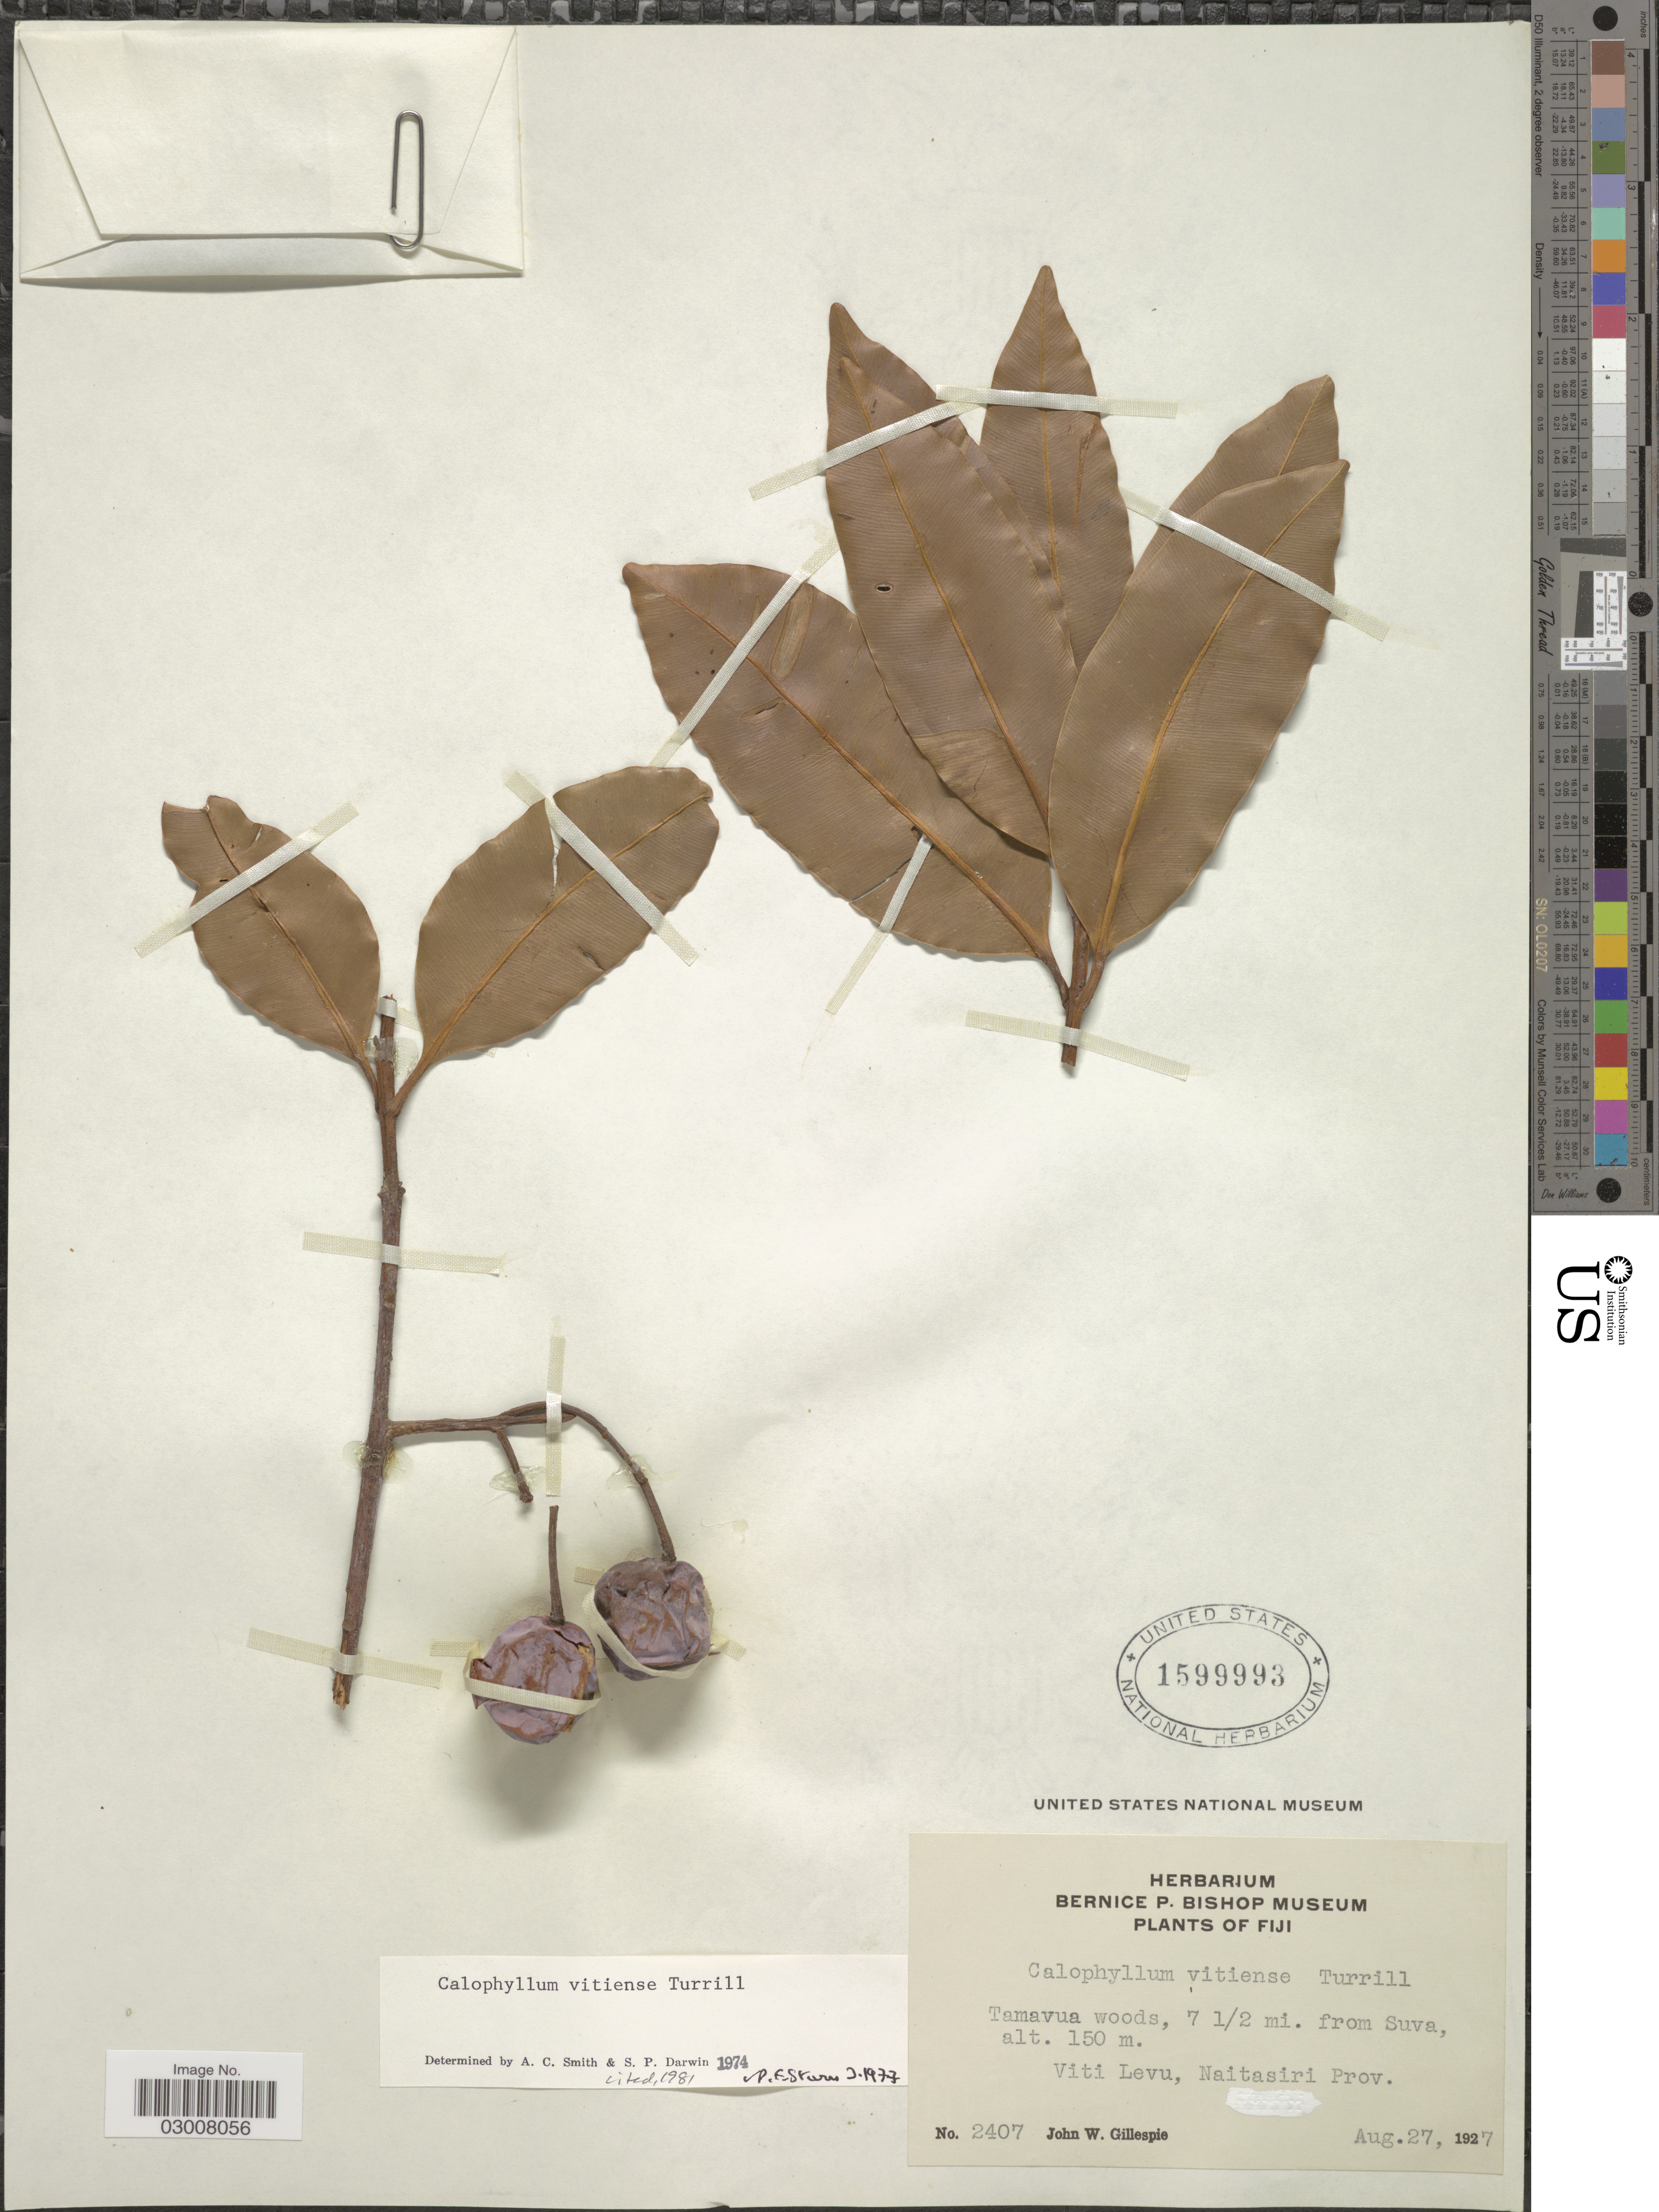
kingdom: Plantae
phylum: Tracheophyta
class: Magnoliopsida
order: Malpighiales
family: Calophyllaceae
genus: Calophyllum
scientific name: Calophyllum vitiense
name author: Turrill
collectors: J. W. Gillespie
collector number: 2407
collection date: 1927-08-27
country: Fiji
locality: Tamavua woods, 7 ½ mi. from Suva, Viti Levu, Naitasiri Prov.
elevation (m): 150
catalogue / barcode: US 1599993